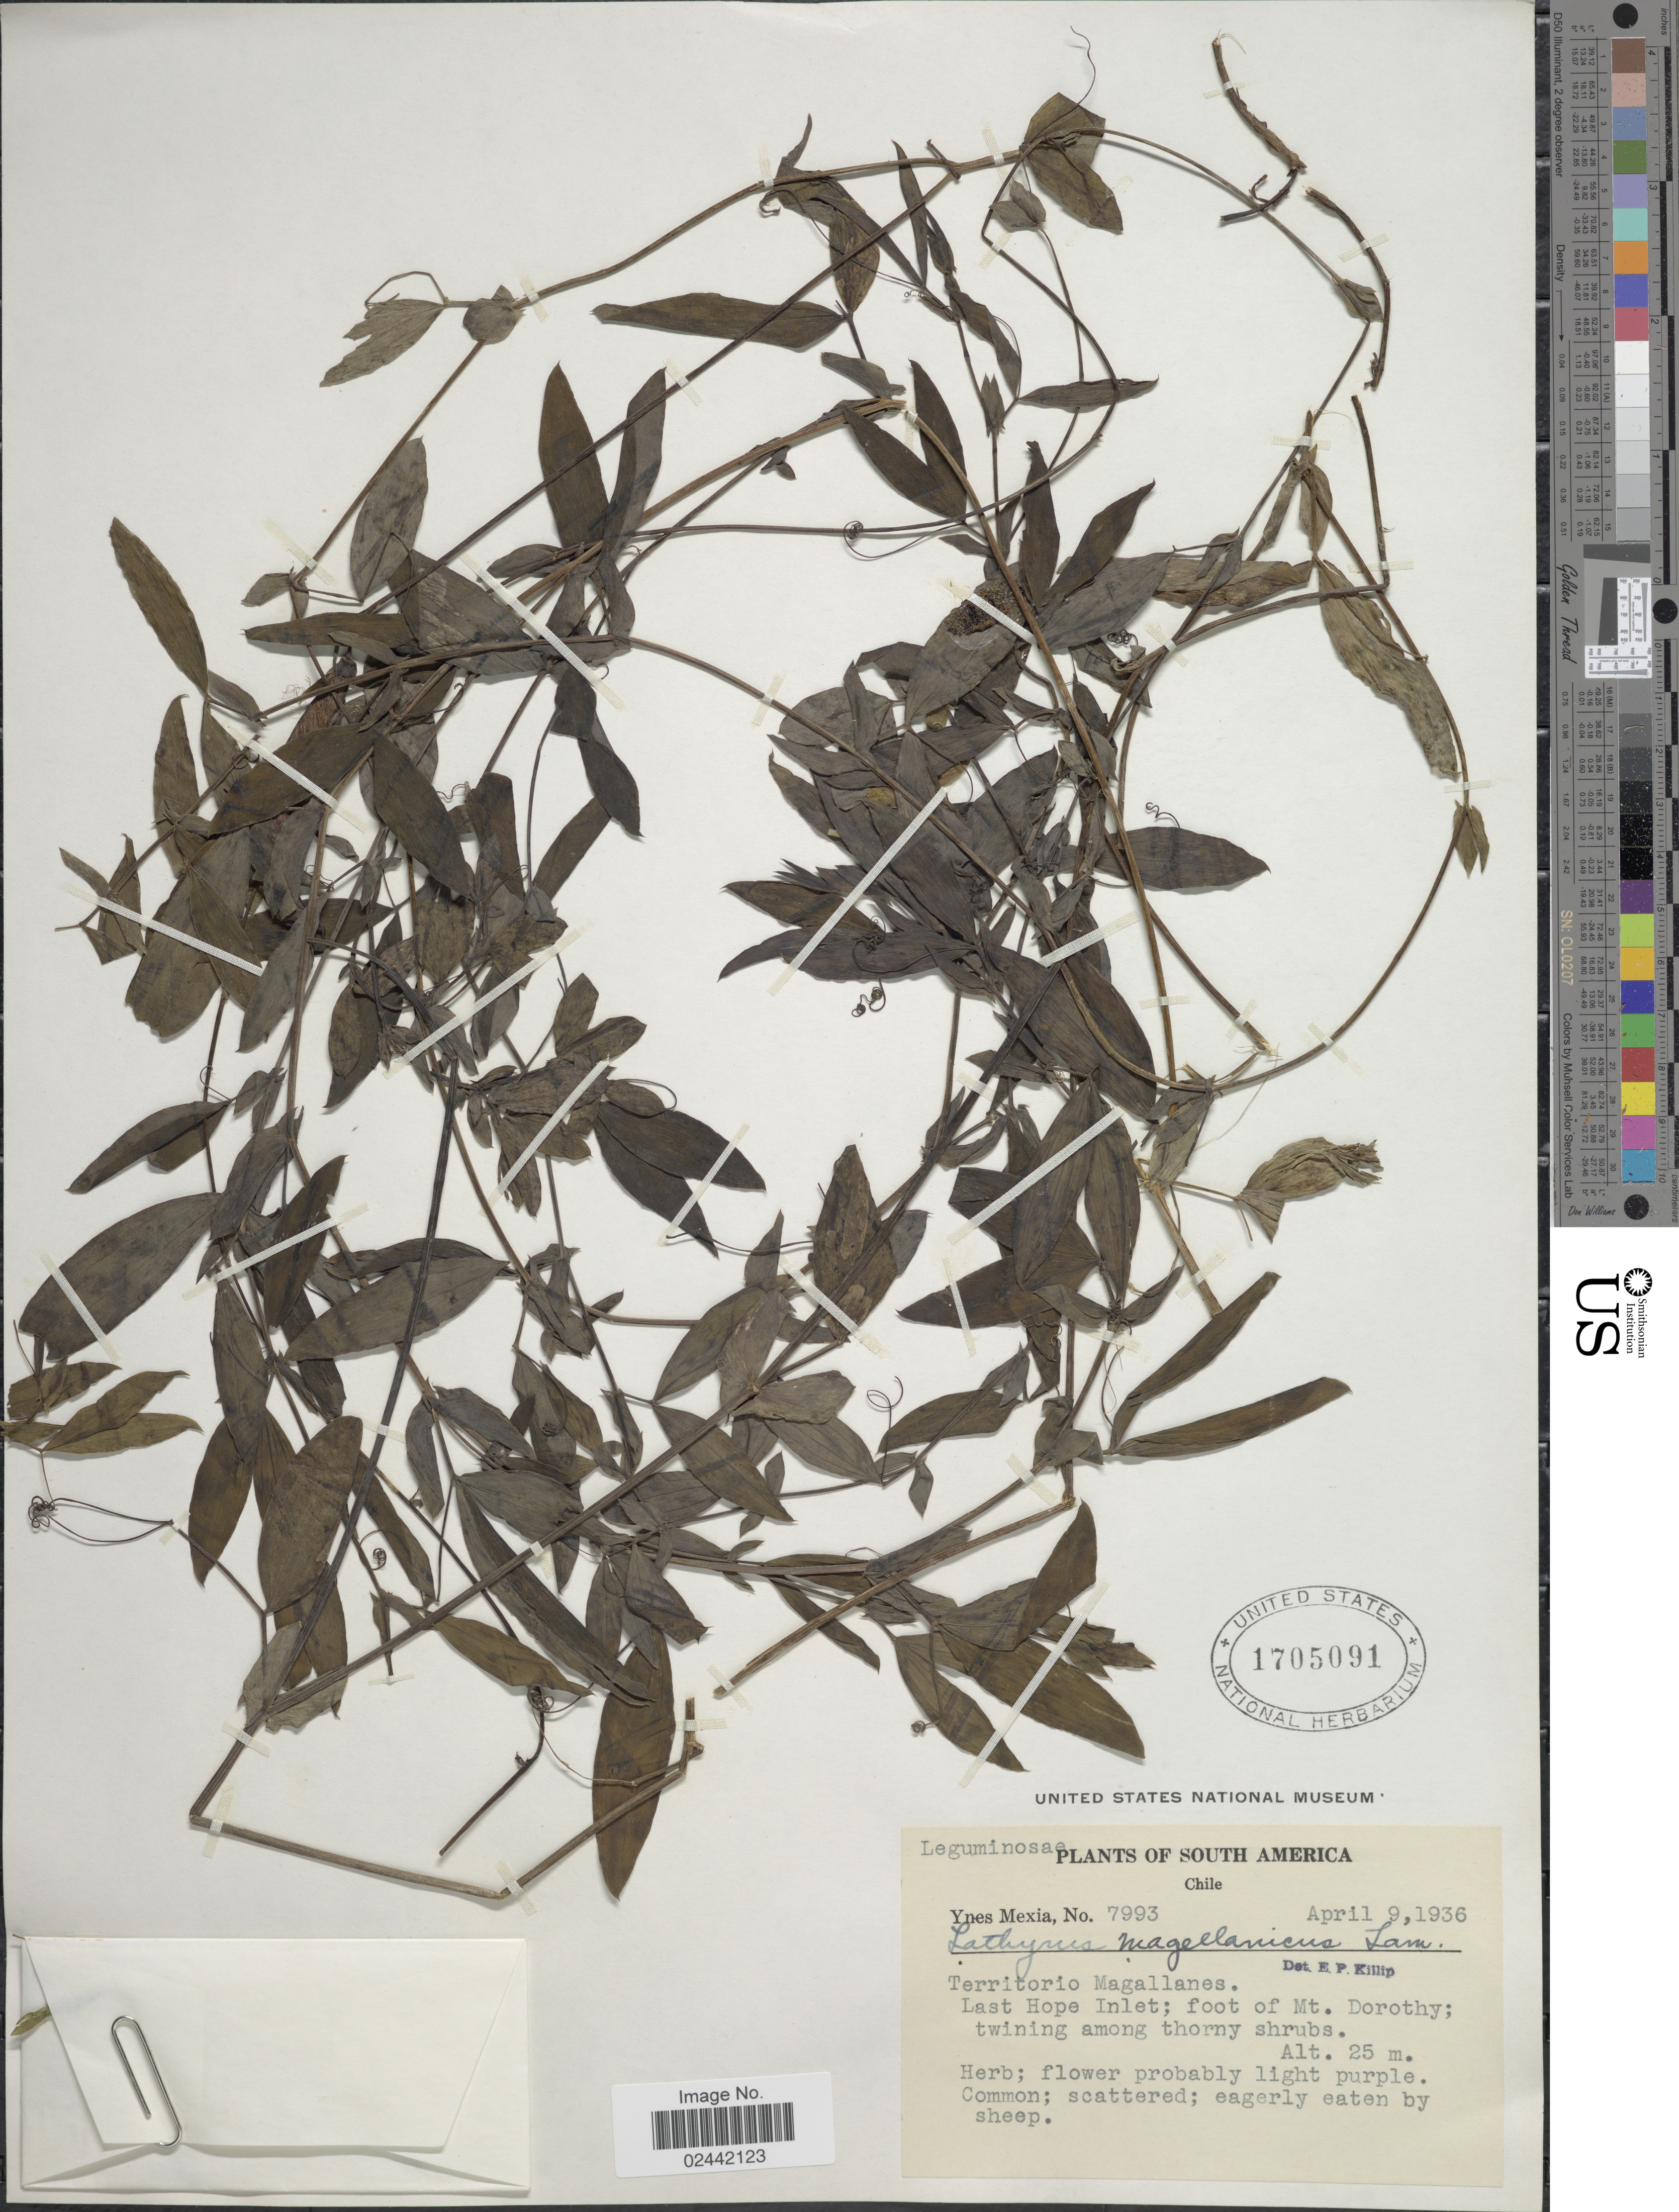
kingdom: Plantae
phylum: Tracheophyta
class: Magnoliopsida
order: Fabales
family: Fabaceae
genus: Lathyrus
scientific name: Lathyrus magellanicus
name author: Lam.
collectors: Y. Mexia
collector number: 7993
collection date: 1936-04-09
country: Chile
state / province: Magallanes y de la Antártica Chilena (XII)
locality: Territorio Magallanes. Last Hope Inlet; foot of Mt. Dorothy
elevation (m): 25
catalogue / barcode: US 1705091